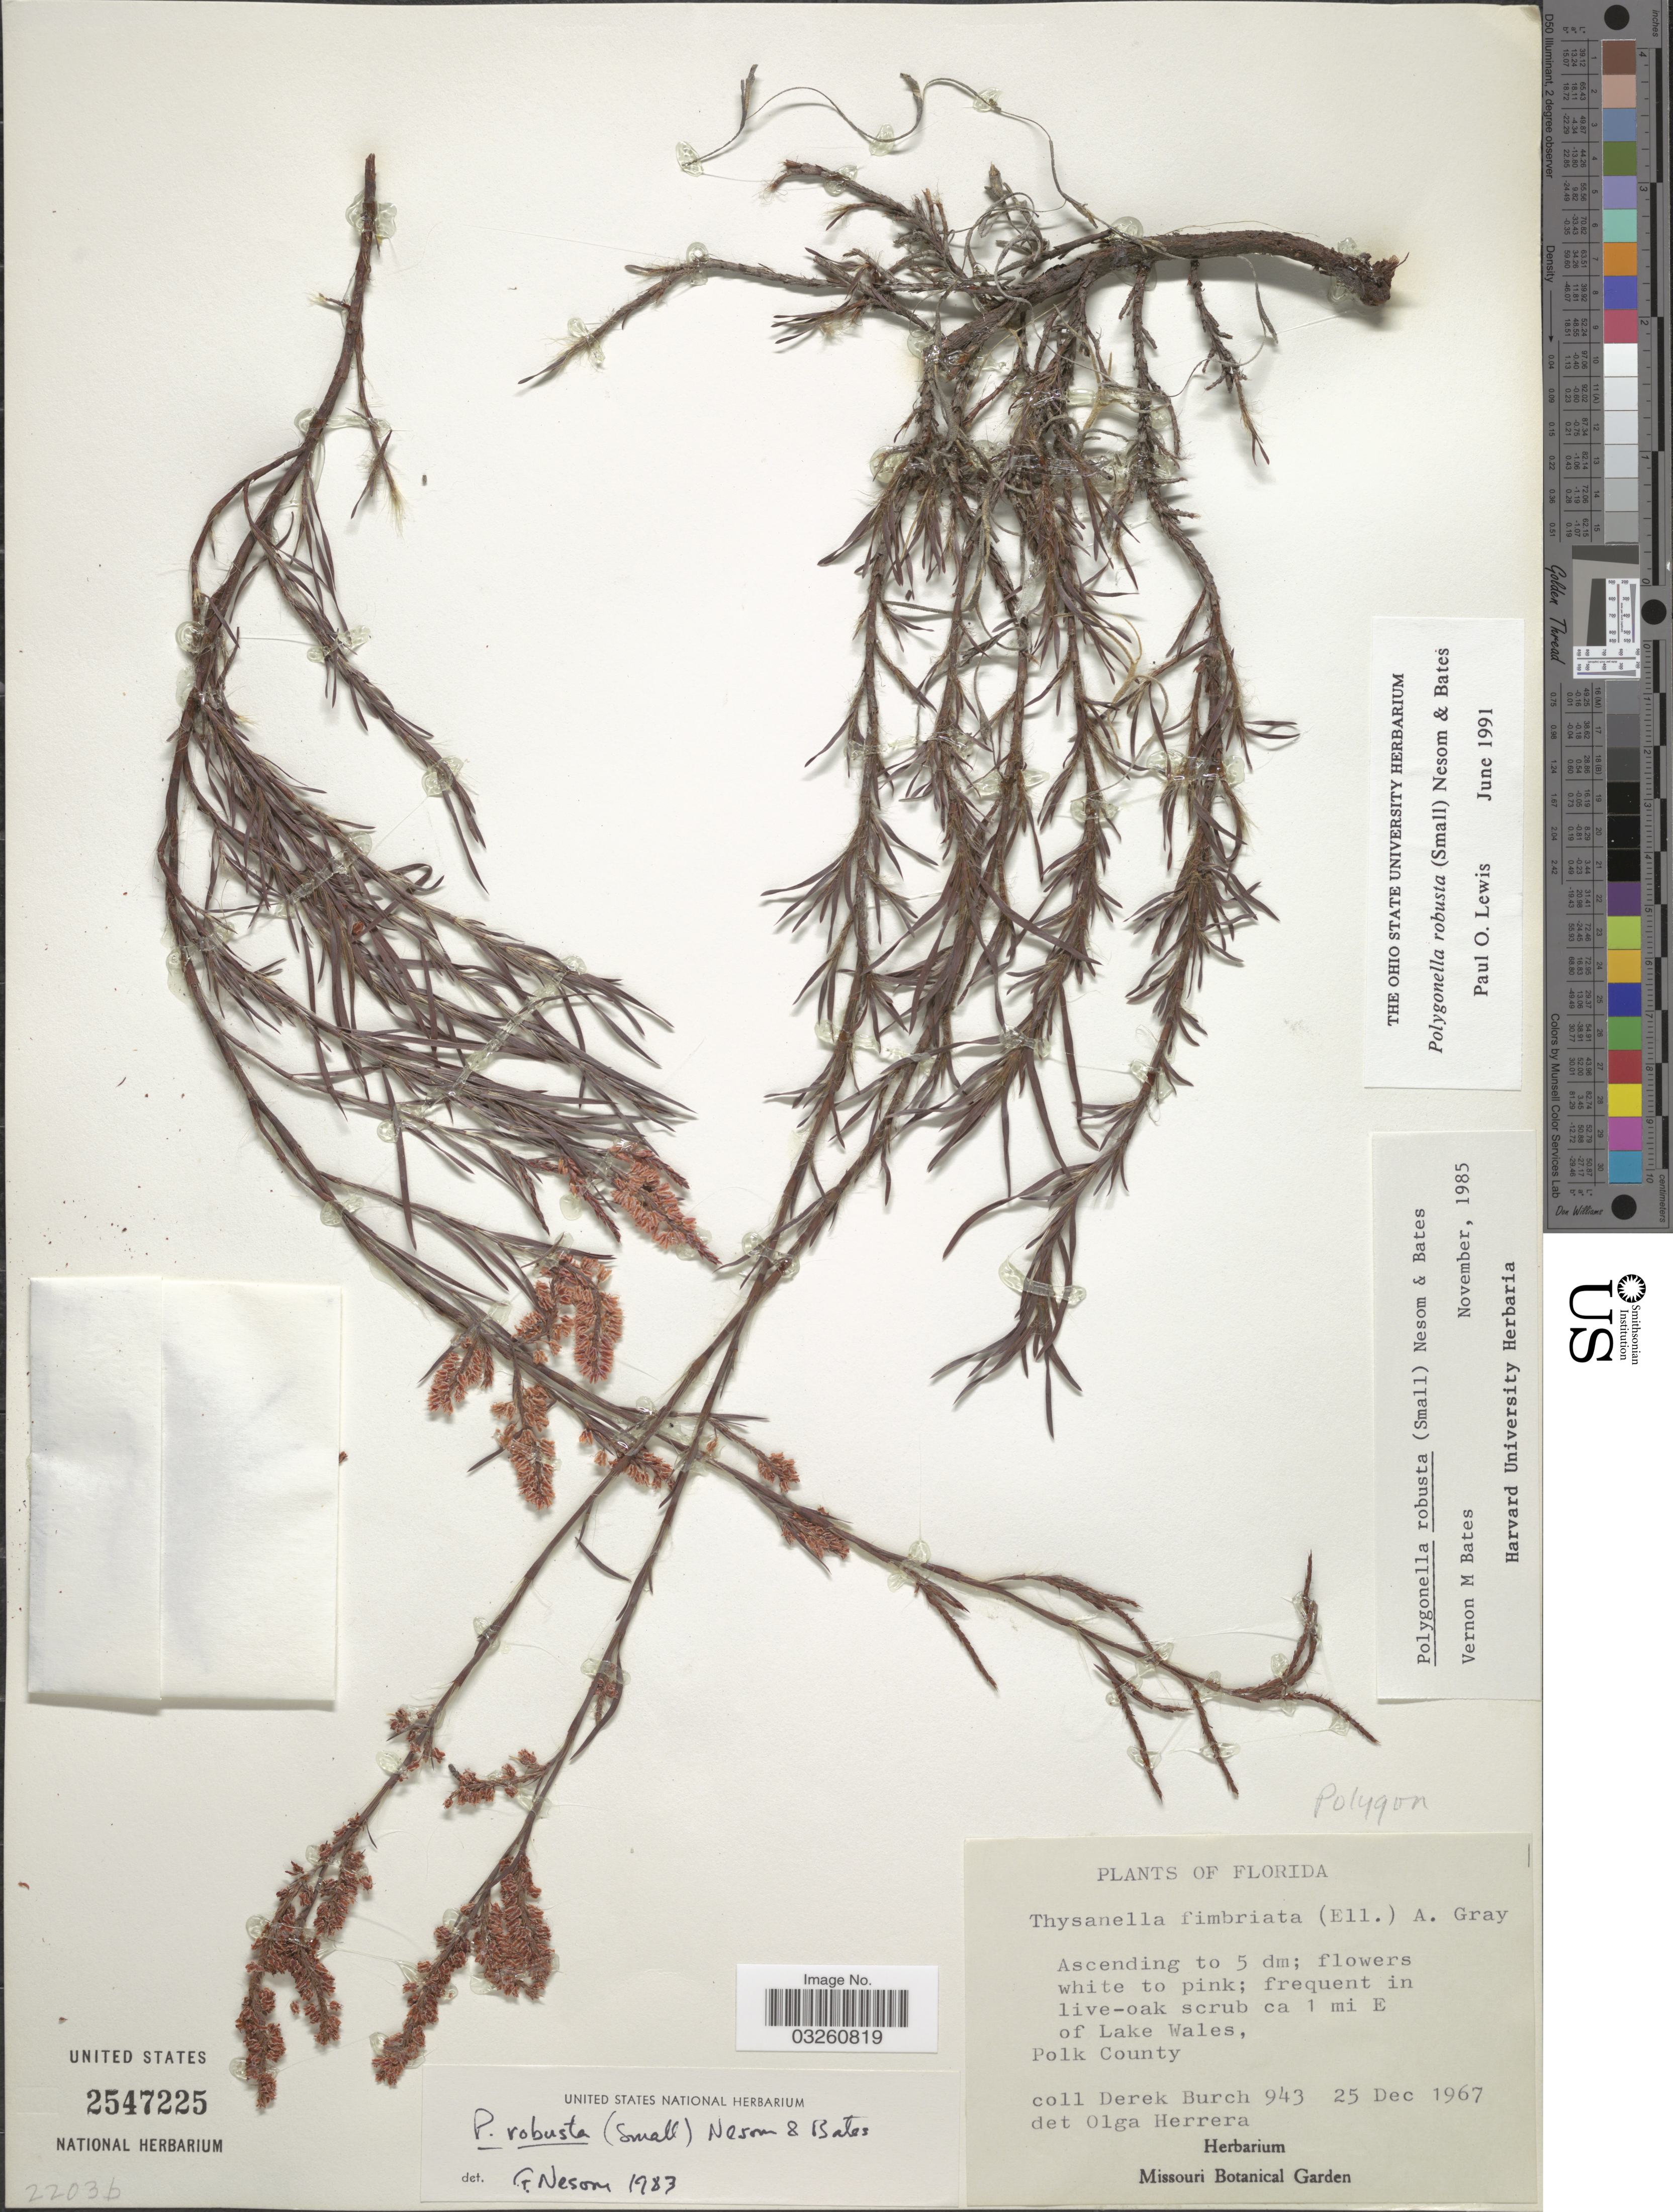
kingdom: Plantae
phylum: Tracheophyta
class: Magnoliopsida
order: Caryophyllales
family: Polygonaceae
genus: Polygonella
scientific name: Polygonella robusta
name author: (Small) G.L. Nesom & V.M. Bates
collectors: D. Burch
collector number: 943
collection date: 1967-12-25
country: United States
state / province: Florida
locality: Ca 1 mi E of Lake Wales. Polk County.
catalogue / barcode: US 2547225